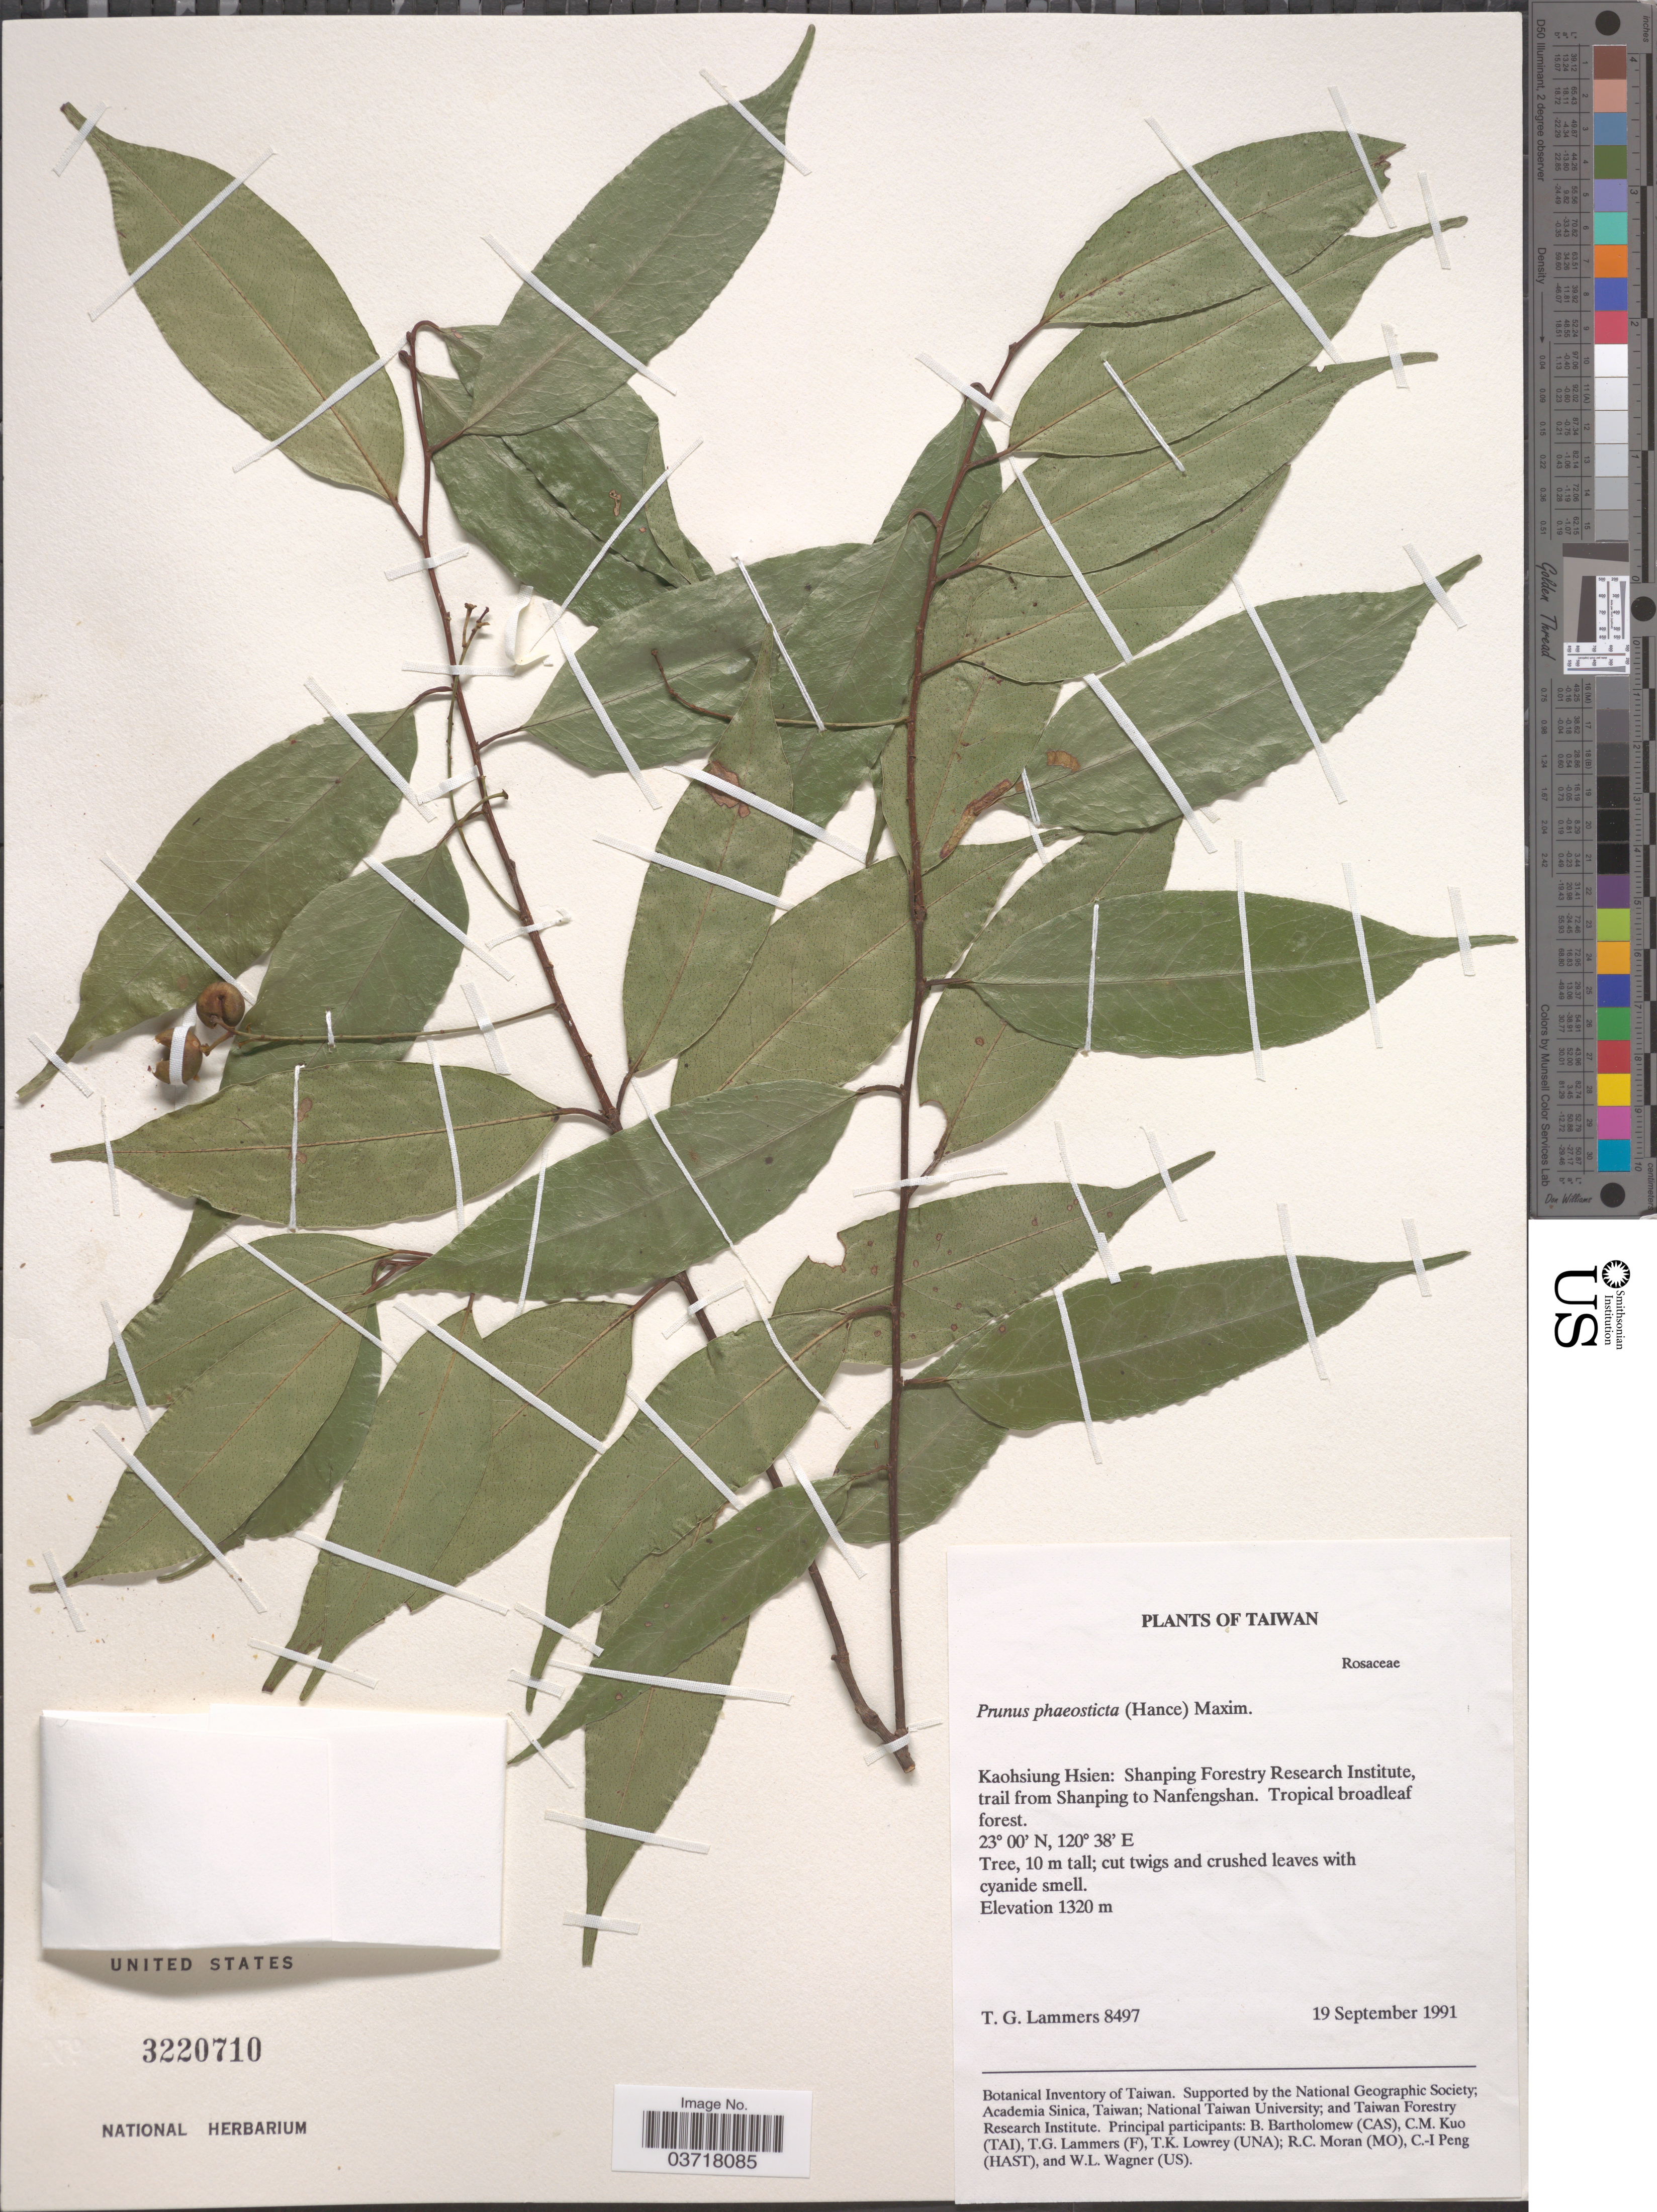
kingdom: Plantae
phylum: Tracheophyta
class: Magnoliopsida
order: Rosales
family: Rosaceae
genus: Prunus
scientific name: Prunus phaeosticta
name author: (Hance) Maxim.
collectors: T. Lammers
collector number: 8497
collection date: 1991-09-19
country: Taiwan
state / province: Kaohsiung City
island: Taiwan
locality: Kaohsiung Hsien: Shanping Forestry Research Institute, trail from Shanping to Nanfengshan.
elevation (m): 1320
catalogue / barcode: US 3220710